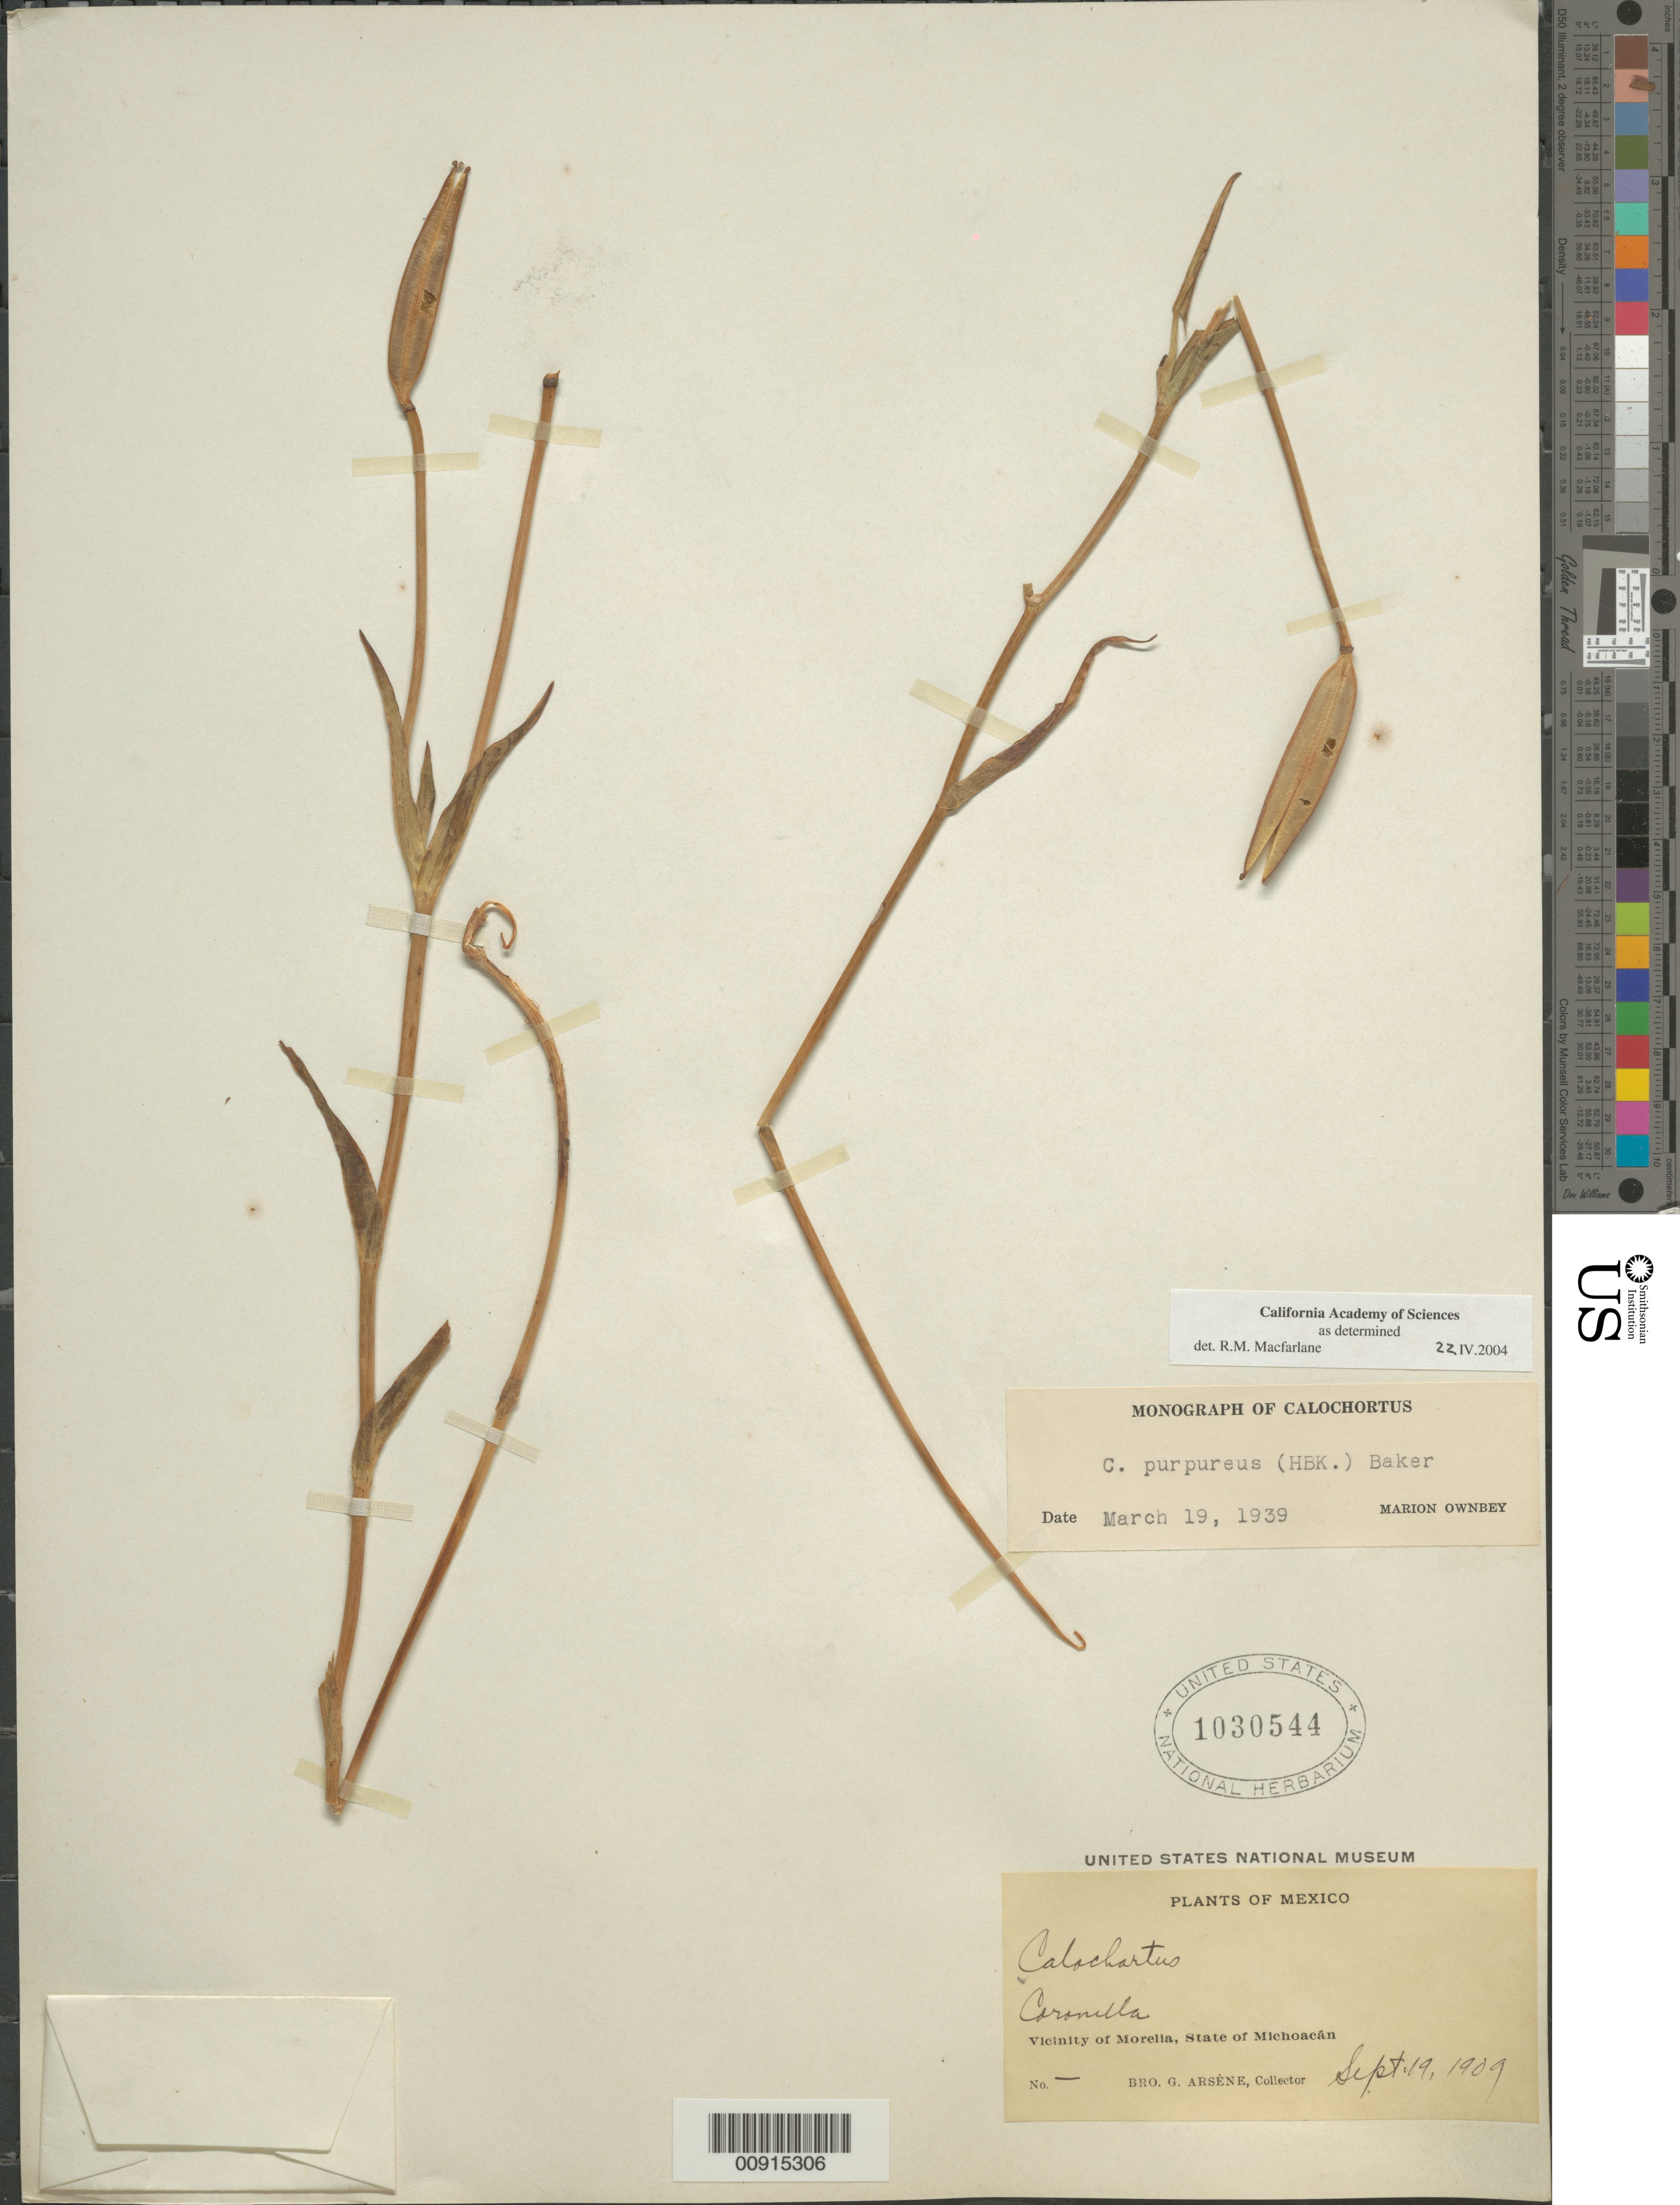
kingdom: Plantae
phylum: Tracheophyta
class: Liliopsida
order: Liliales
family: Liliaceae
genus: Calochortus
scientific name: Calochortus purpureus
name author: (Kunth) Baker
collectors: Bro. G. Arsène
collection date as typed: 19 Sep 1909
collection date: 1909-09-19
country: Mexico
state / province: Michoacán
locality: Coronilla. Vicinity of Morelia, State of Michoacán.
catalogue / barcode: US 1030544